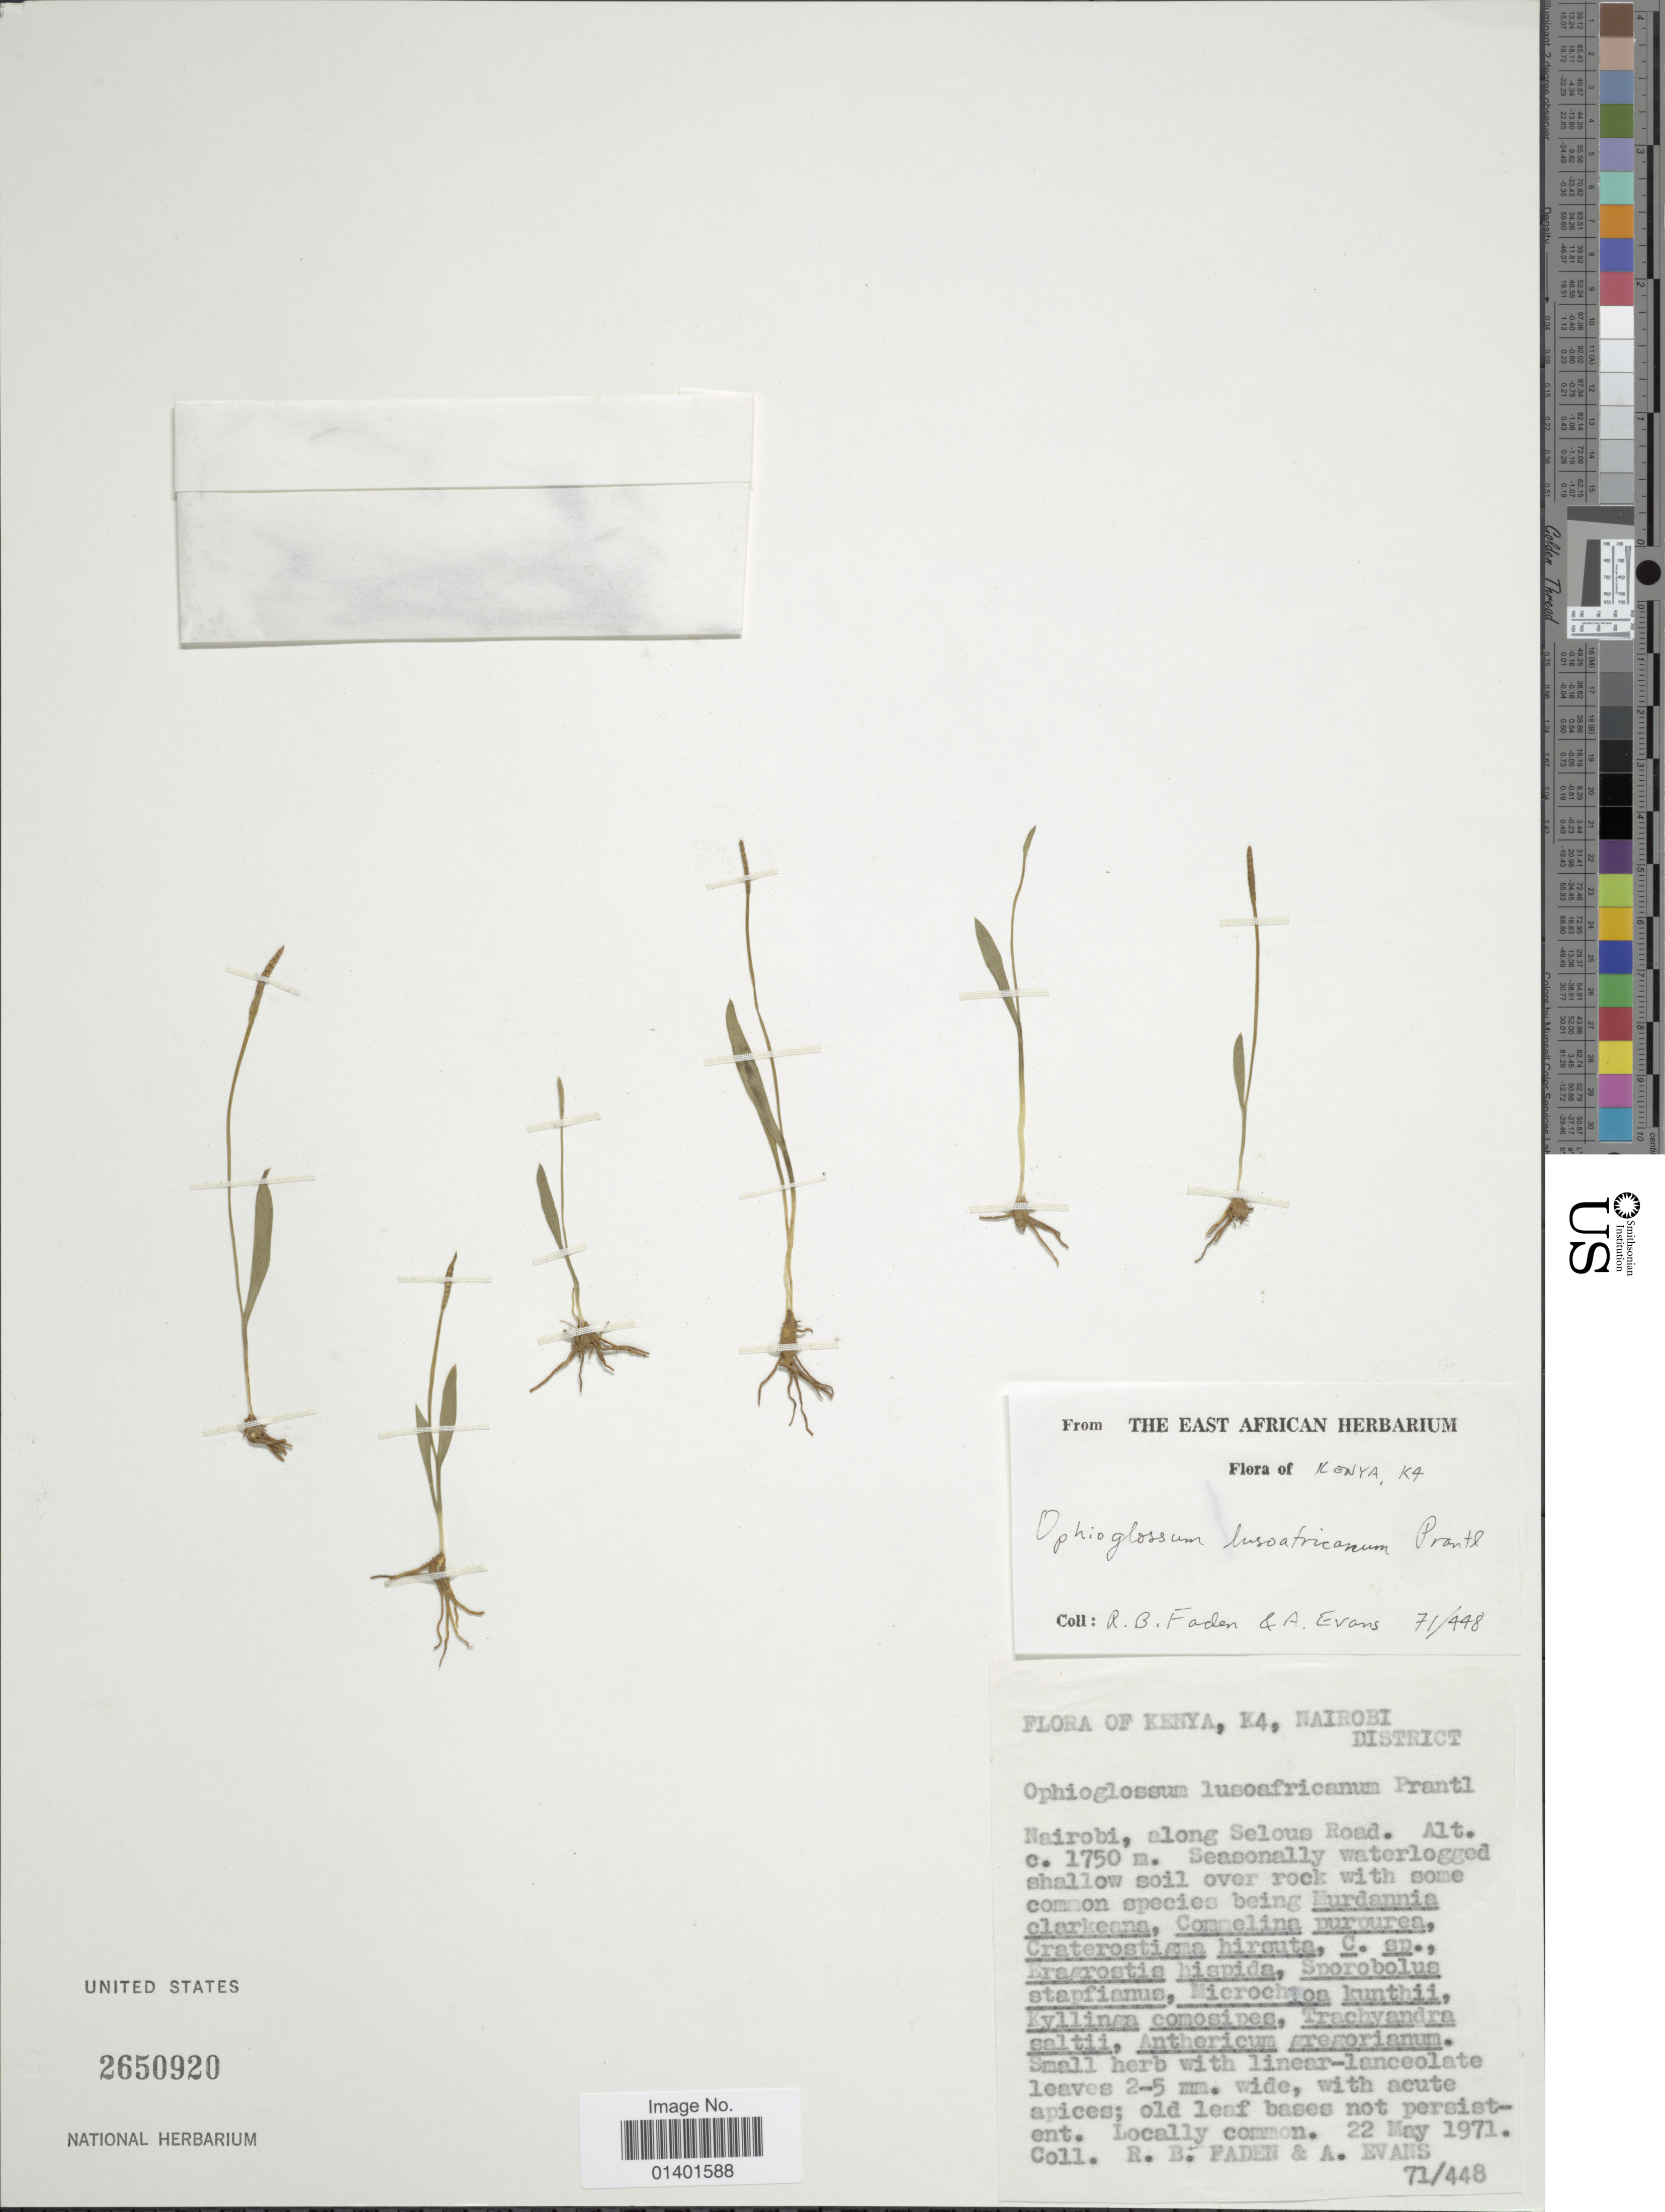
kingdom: Plantae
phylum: Tracheophyta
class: Polypodiopsida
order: Ophioglossales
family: Ophioglossaceae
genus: Ophioglossum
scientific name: Ophioglossum lusoafricanum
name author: Welw. ex Prantl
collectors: R. B. Faden & A. Evans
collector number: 71/448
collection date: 1971-05-22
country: Kenya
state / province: Nairobi Area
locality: K4, Nairobi, along Selous Road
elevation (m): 1750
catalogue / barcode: US 2650920